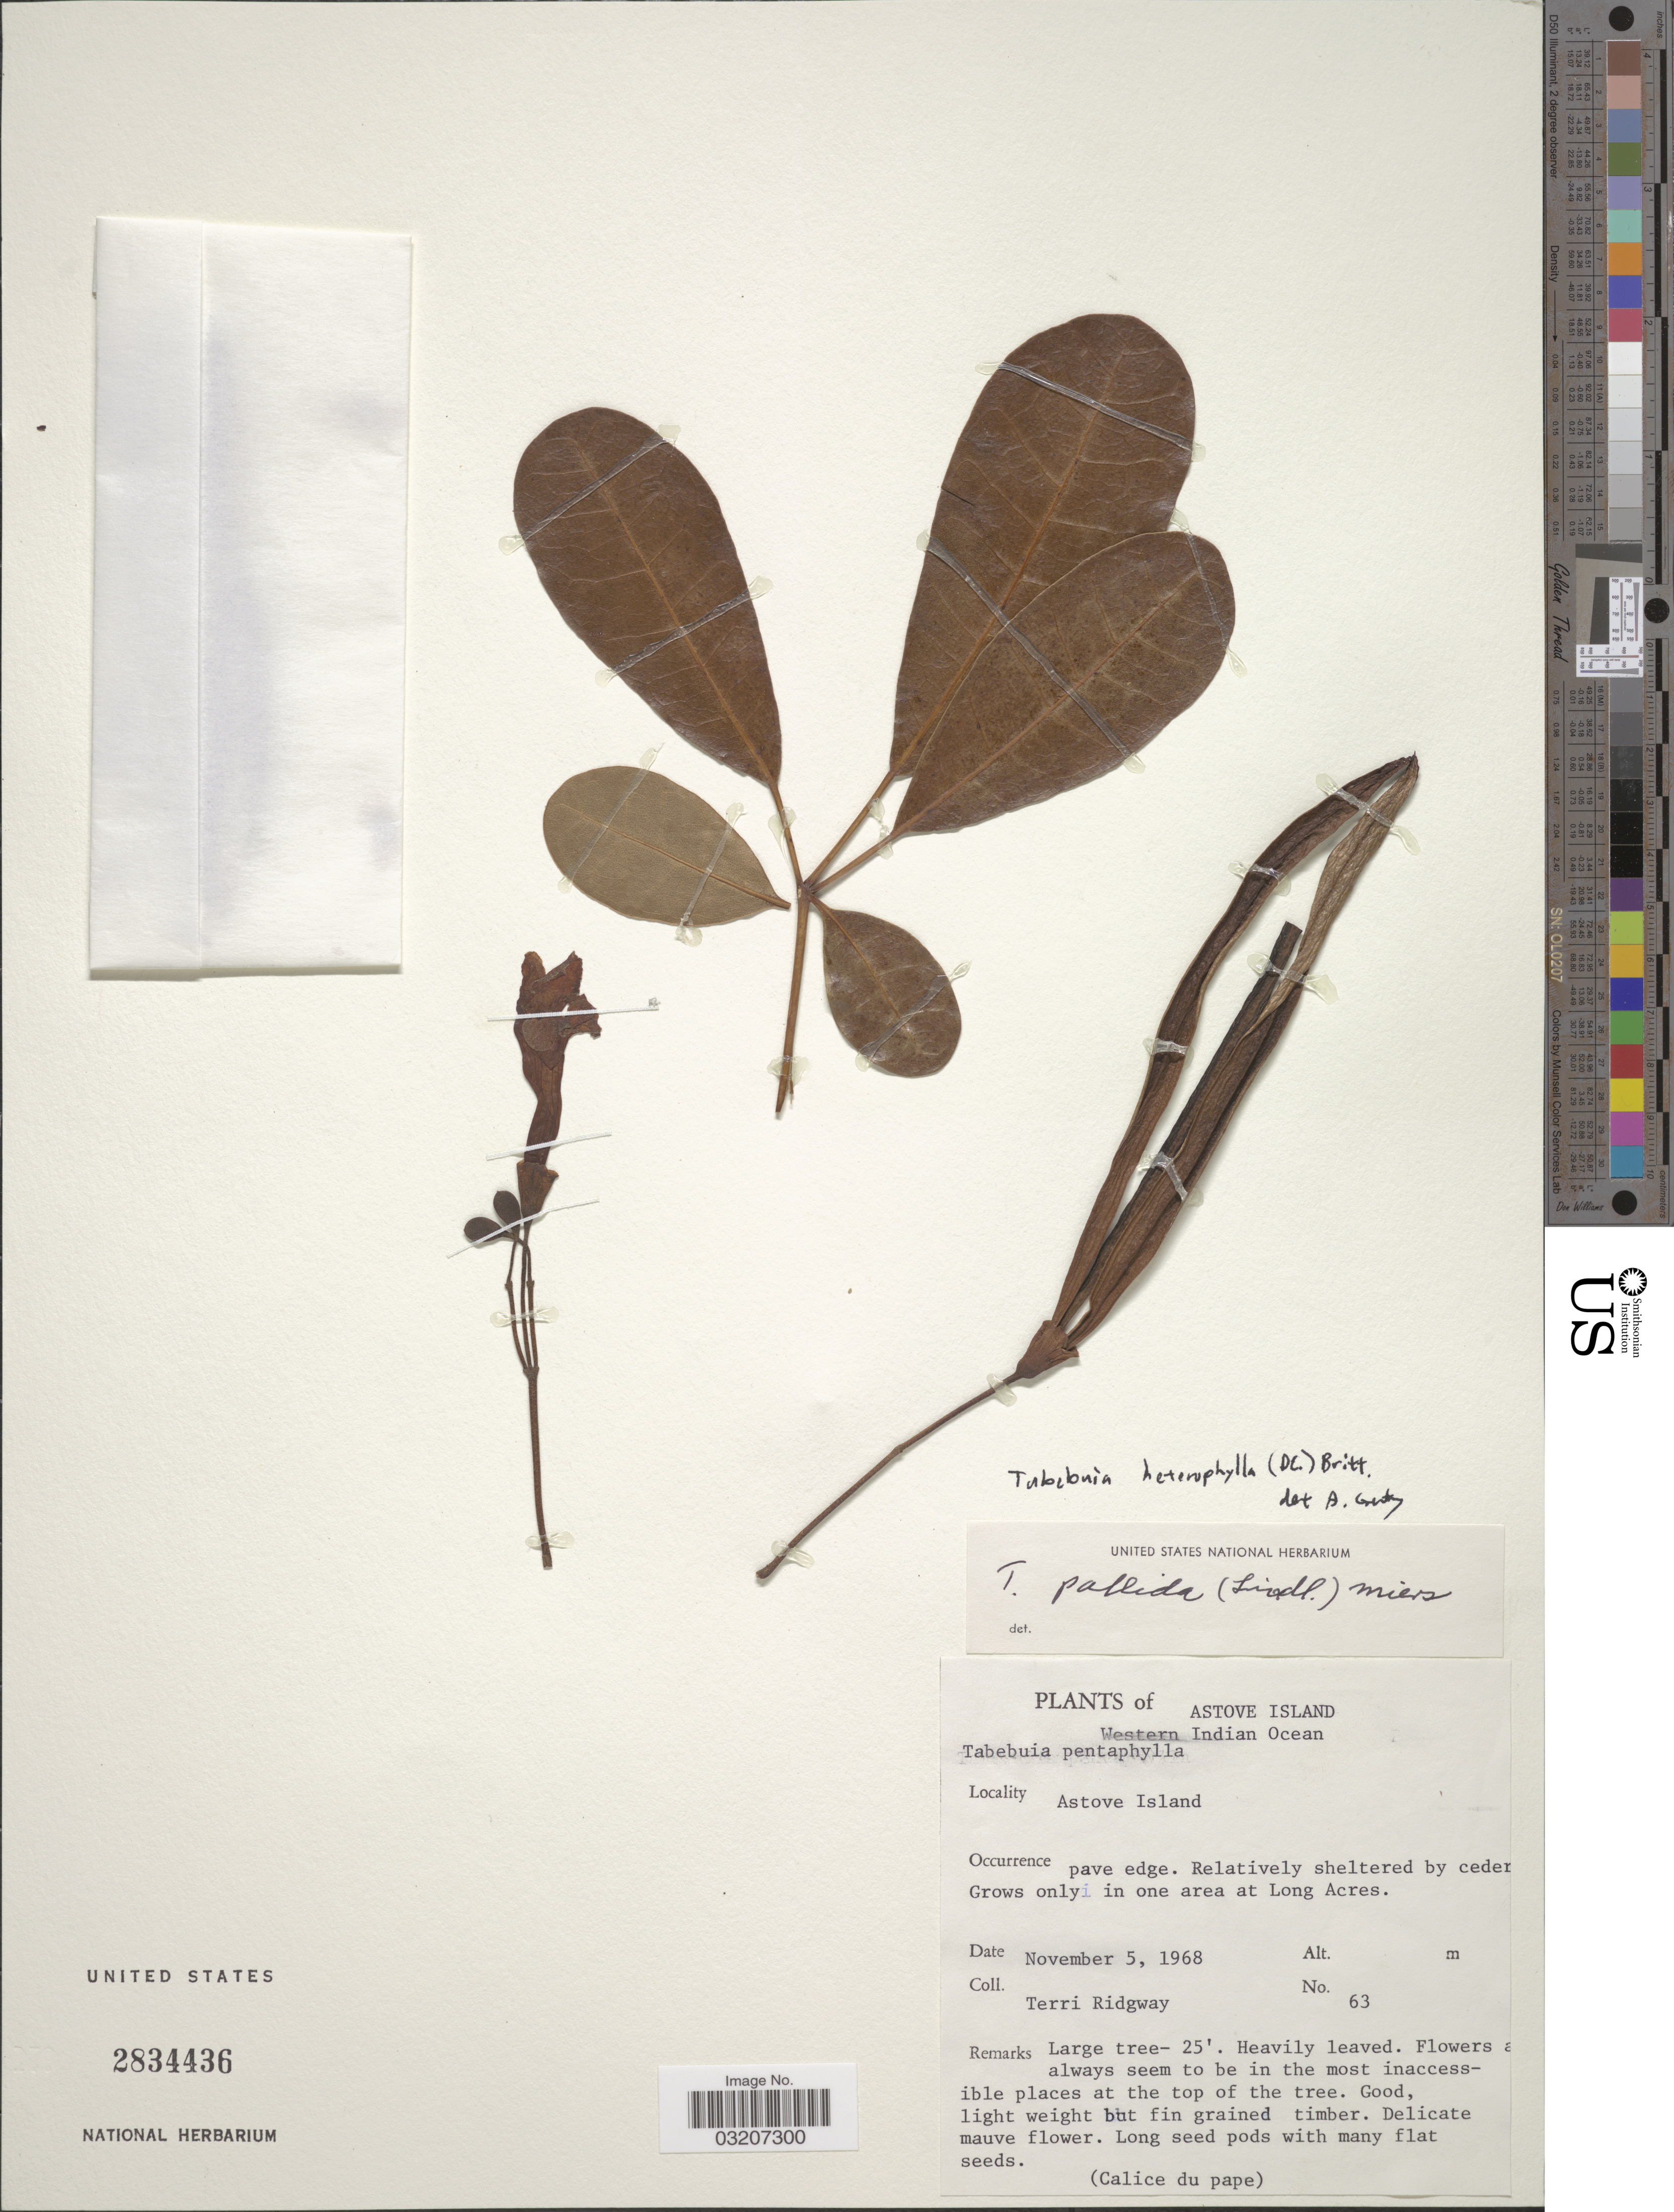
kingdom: Plantae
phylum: Tracheophyta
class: Magnoliopsida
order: Lamiales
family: Bignoniaceae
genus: Tabebuia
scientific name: Tabebuia heterophylla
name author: (DC.) Britton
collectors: T. Ridgway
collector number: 63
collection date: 1968-11-05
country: Seychelles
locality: Astove Island, Western Indian Ocean, Astove Island.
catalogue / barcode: US 2834436